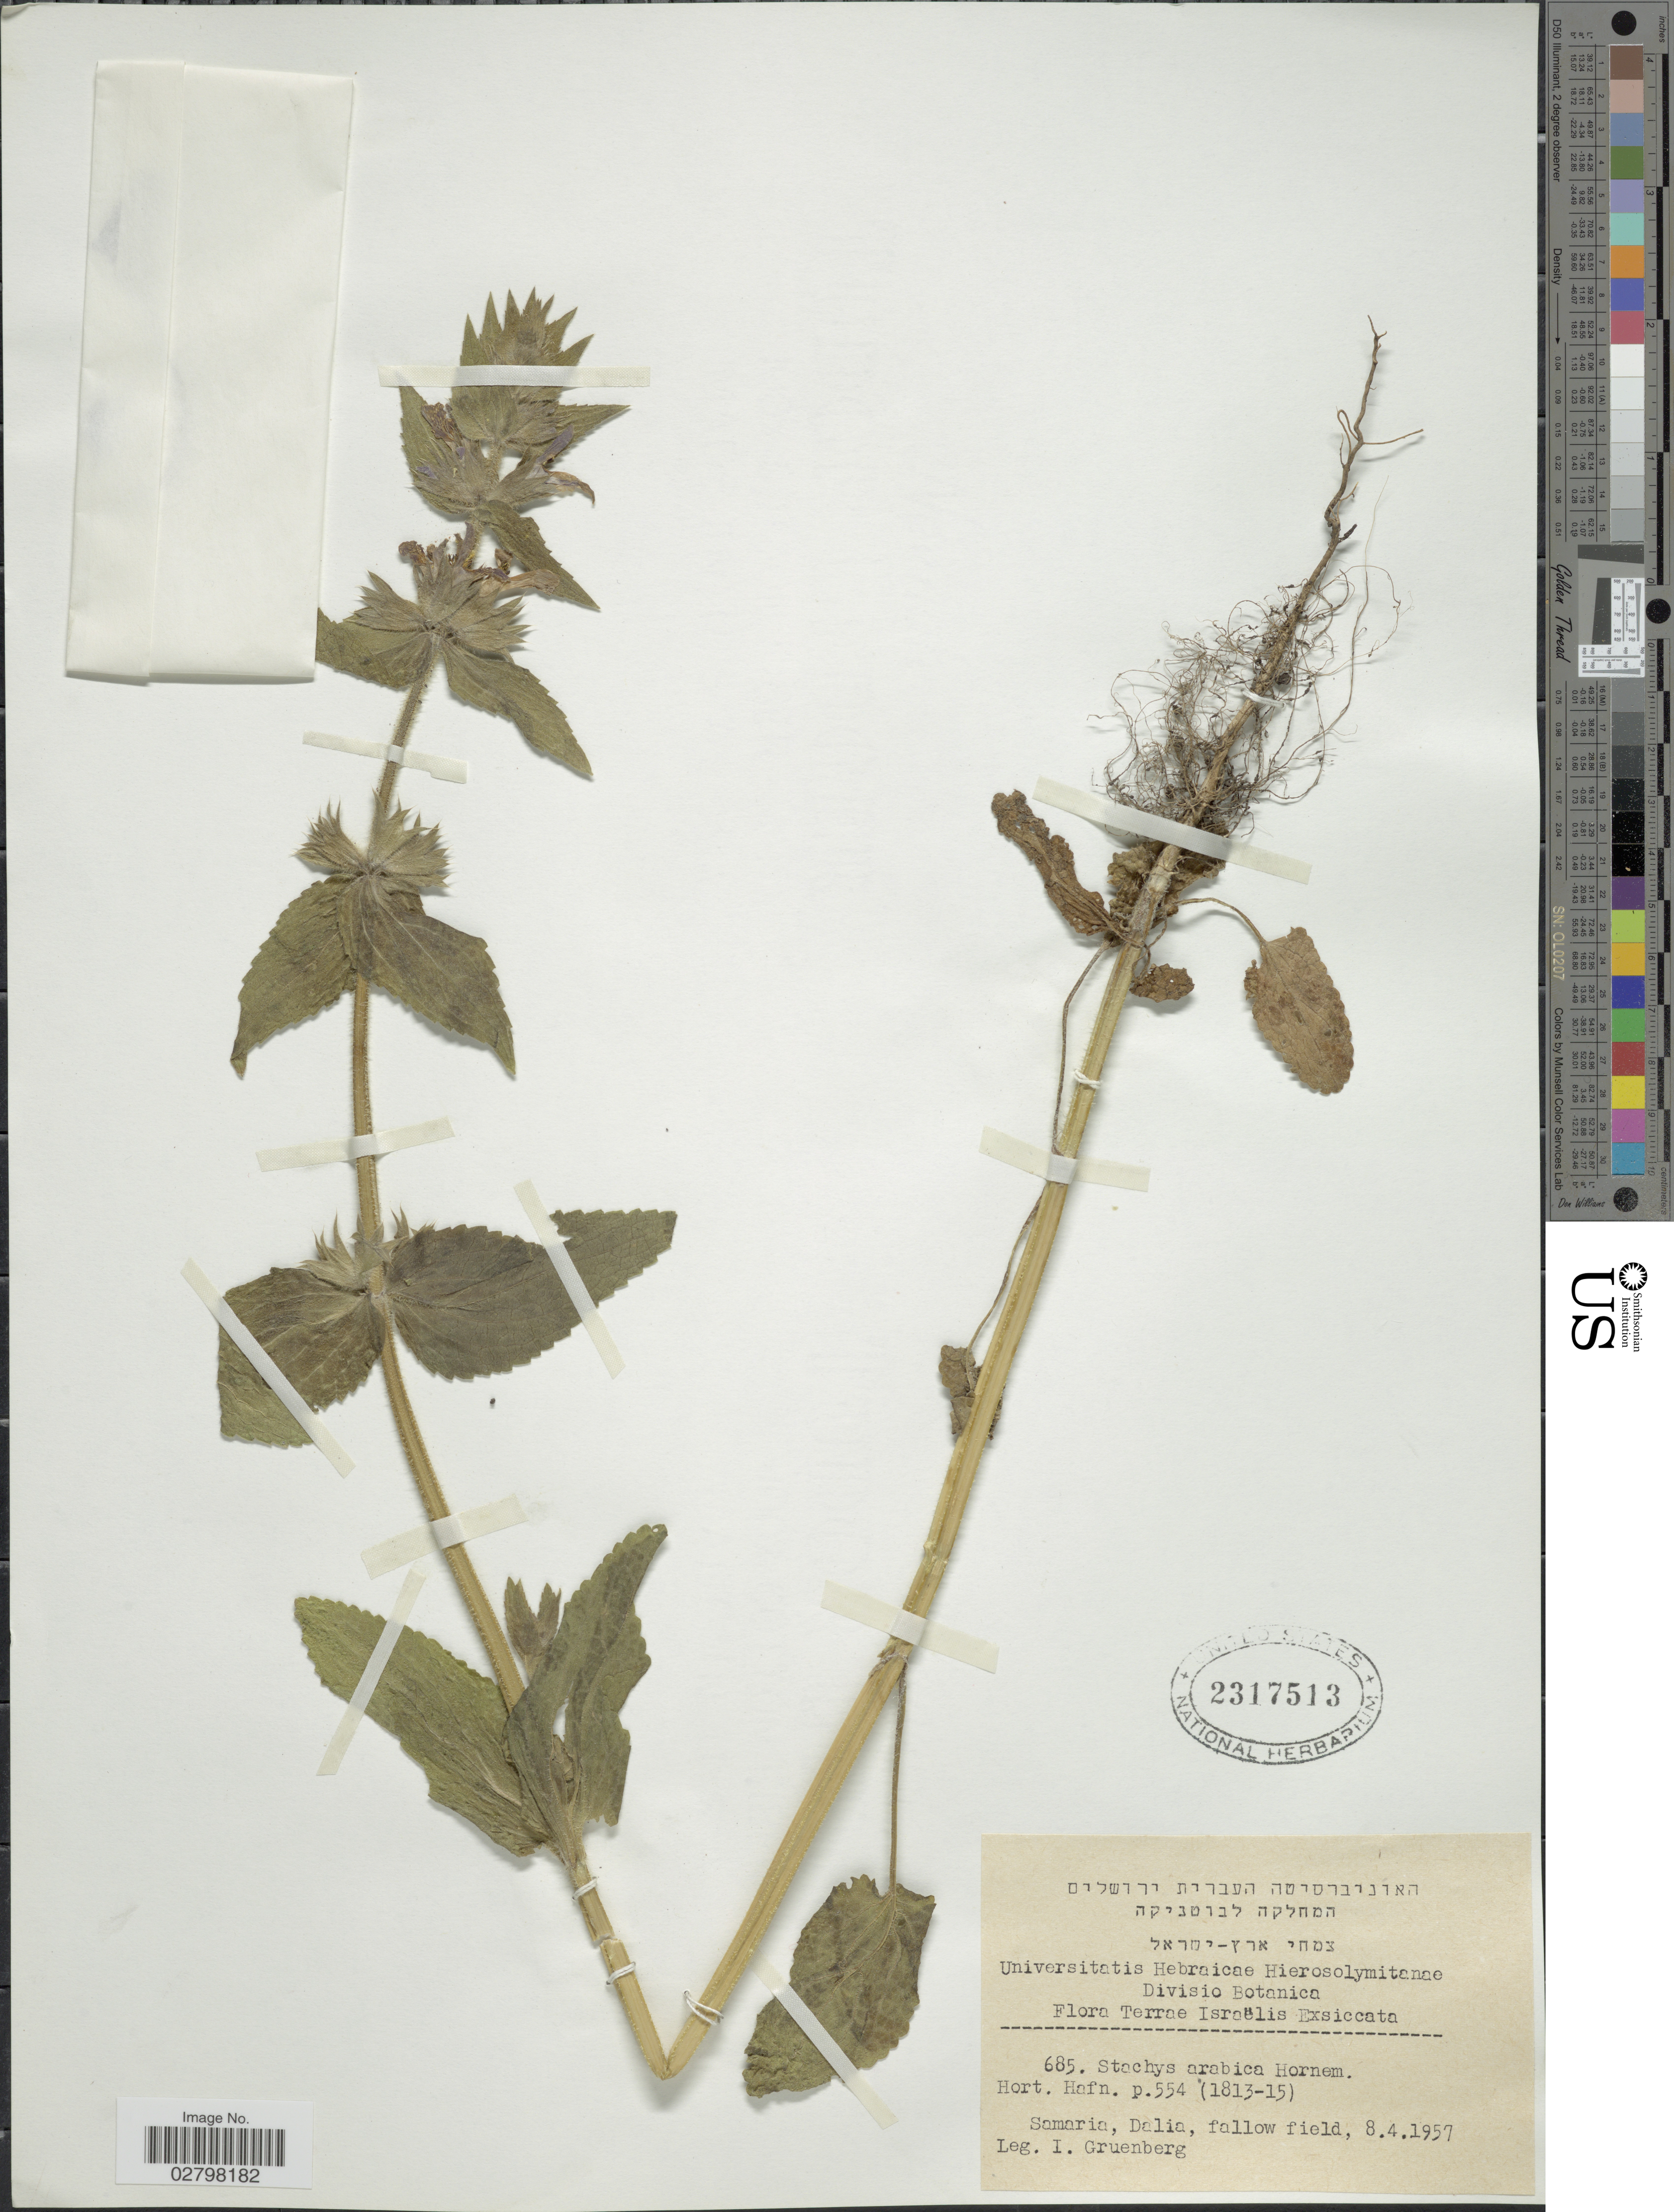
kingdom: Plantae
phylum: Tracheophyta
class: Magnoliopsida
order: Lamiales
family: Lamiaceae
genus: Stachys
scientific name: Stachys arabica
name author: Hornem.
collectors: I. Gruenberg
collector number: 685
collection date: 1957-04-08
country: Israel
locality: Terrae Israëlis. Samaria, Dalia, fallow field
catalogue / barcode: US 2317513